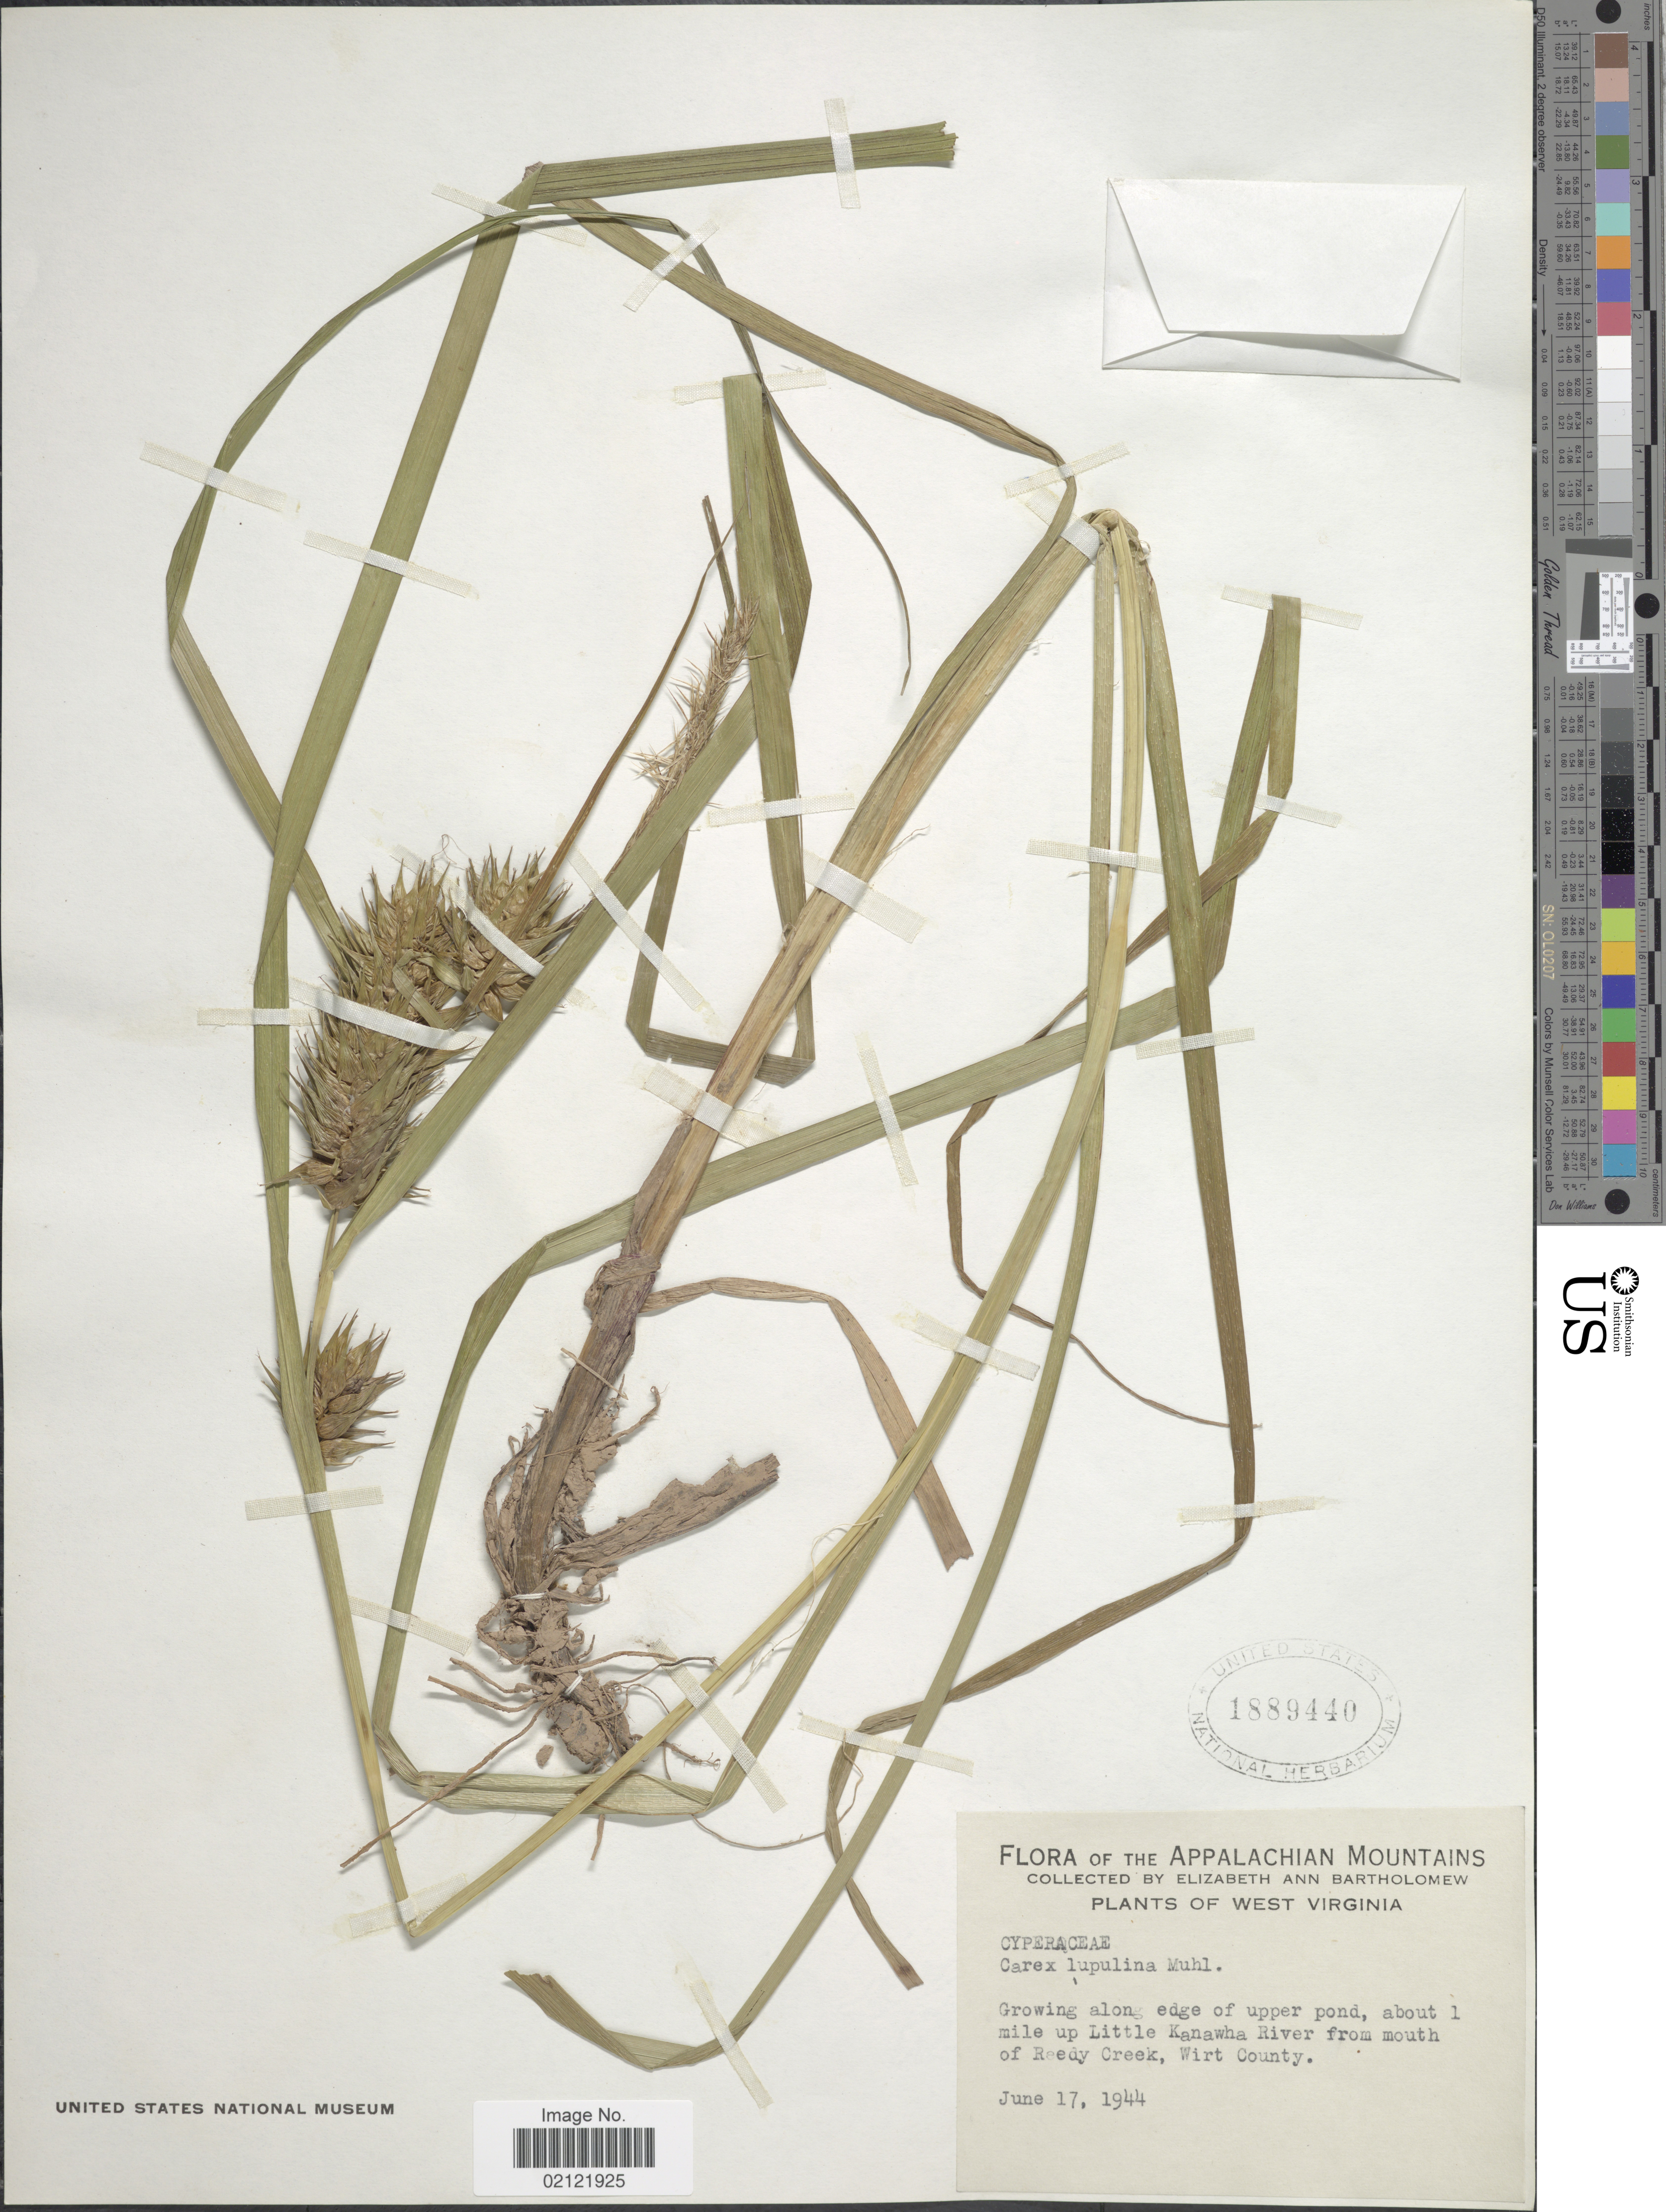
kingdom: Plantae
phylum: Tracheophyta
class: Liliopsida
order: Poales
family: Cyperaceae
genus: Carex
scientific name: Carex lupulina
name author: Muhl. ex Willd.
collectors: E. Bartholomew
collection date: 1944-06-17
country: United States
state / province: West Virginia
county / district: Wirt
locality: Appalachian Mountains. Growing along edge of upper pond, about 1 mile up Little Kanawha River from mouth of Reedy Creek, Wirt County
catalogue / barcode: US 1889440